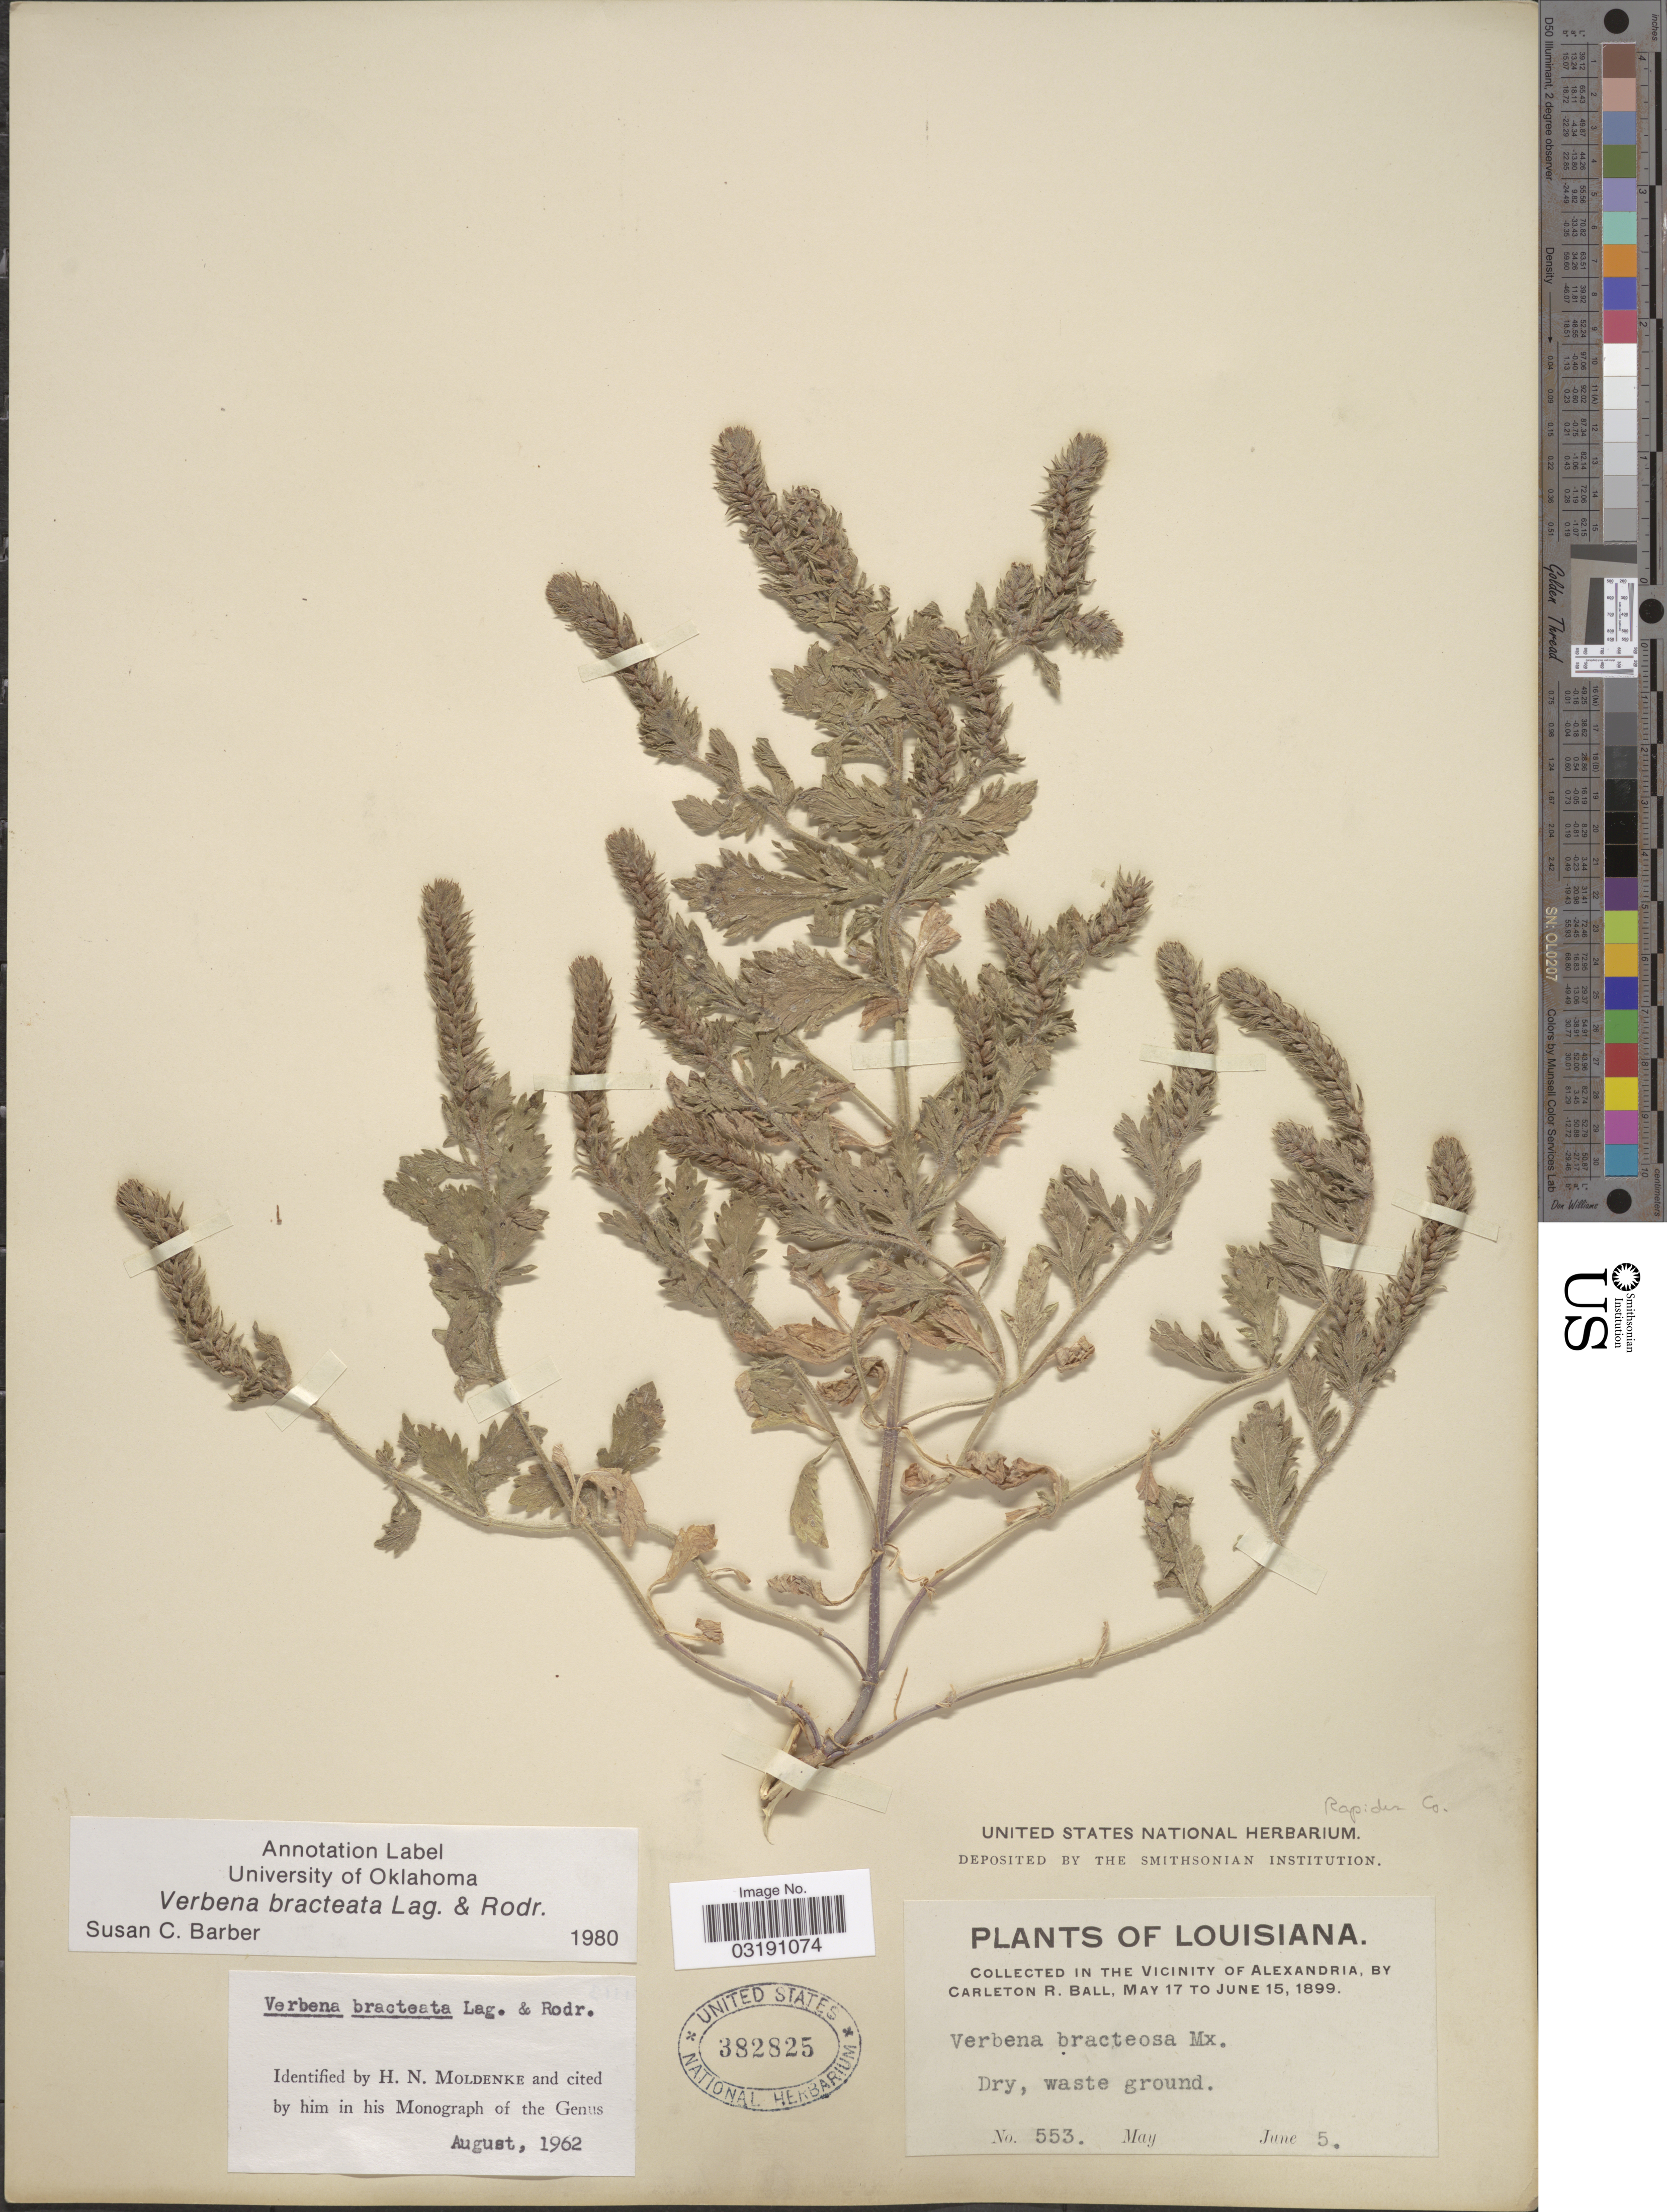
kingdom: Plantae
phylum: Tracheophyta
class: Magnoliopsida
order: Lamiales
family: Verbenaceae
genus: Verbena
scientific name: Verbena bracteata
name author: Cav. ex Lag. & Rodr.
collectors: C. R. Ball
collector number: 553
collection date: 1899-06-05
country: United States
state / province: Louisiana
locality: In the Vicinity of Alexandria.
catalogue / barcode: US 382825